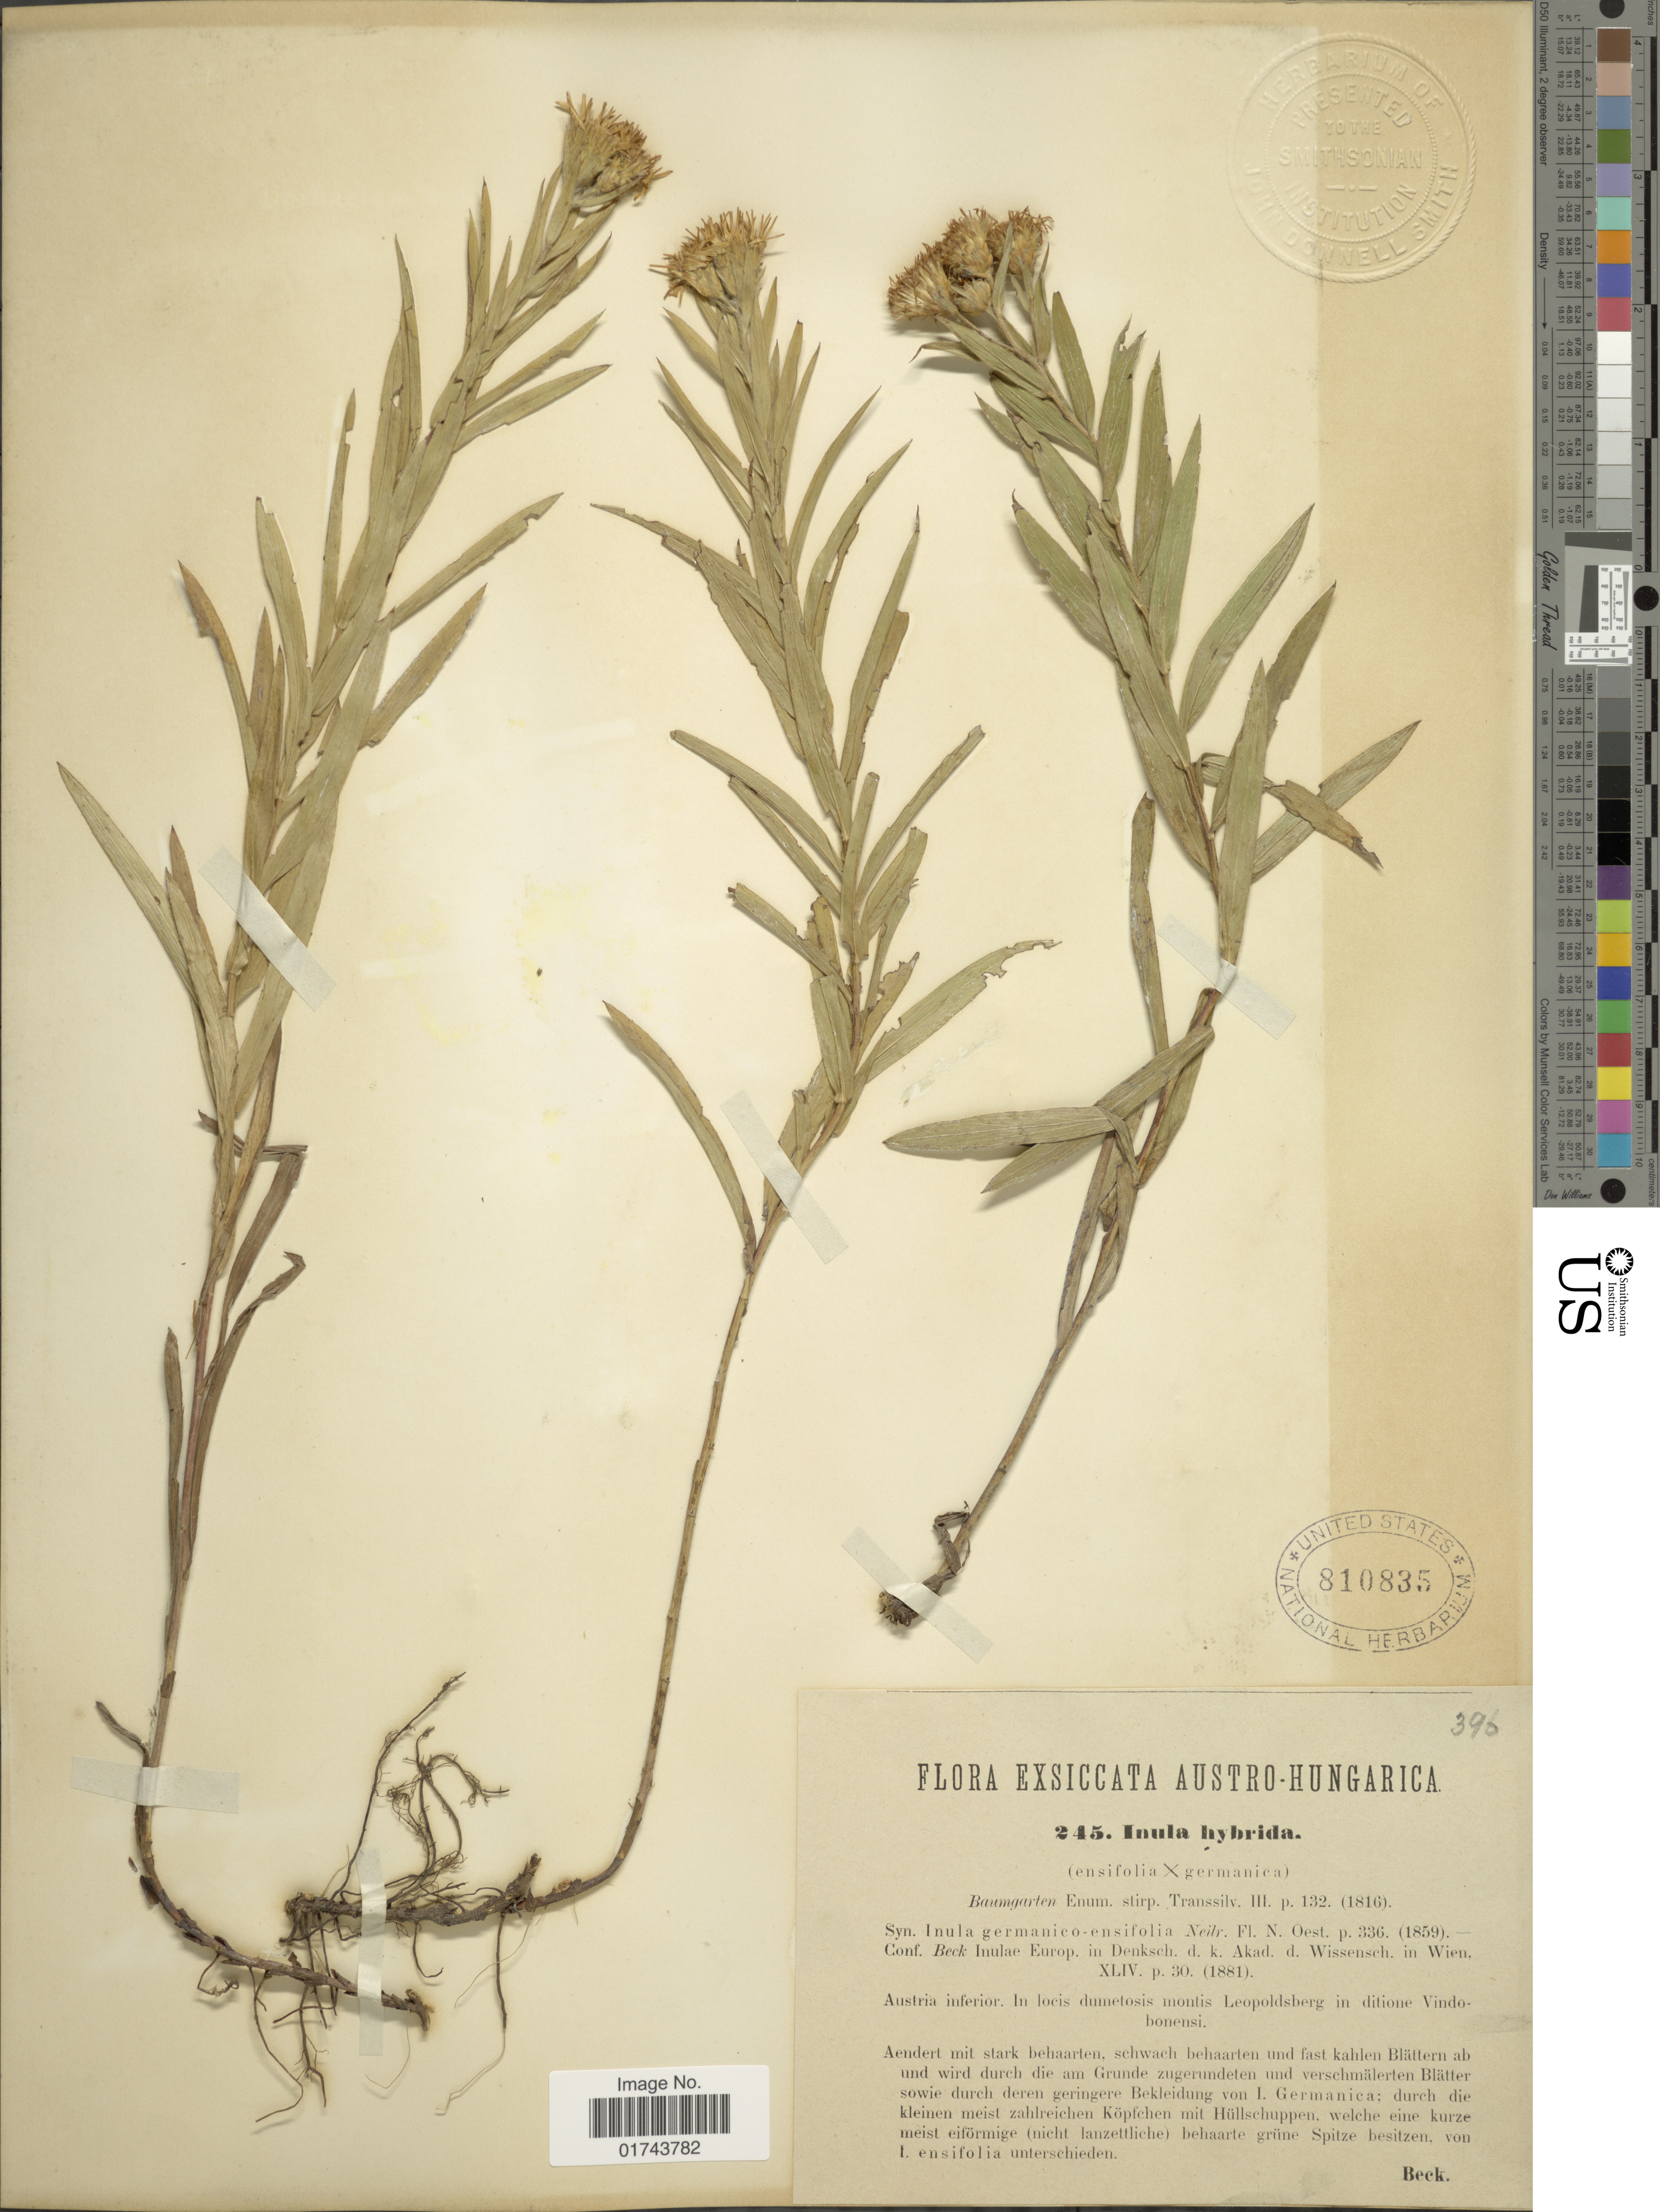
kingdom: Plantae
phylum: Tracheophyta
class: Magnoliopsida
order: Asterales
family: Asteraceae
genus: Inula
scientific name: Inula hybrida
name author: Baumg.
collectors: -- Beck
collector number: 245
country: Austria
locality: Austro- Hungarica, Austria inferior, In locis dumetosis montis Leopoldsberg in ditione Vindobonensi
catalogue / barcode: US 810835